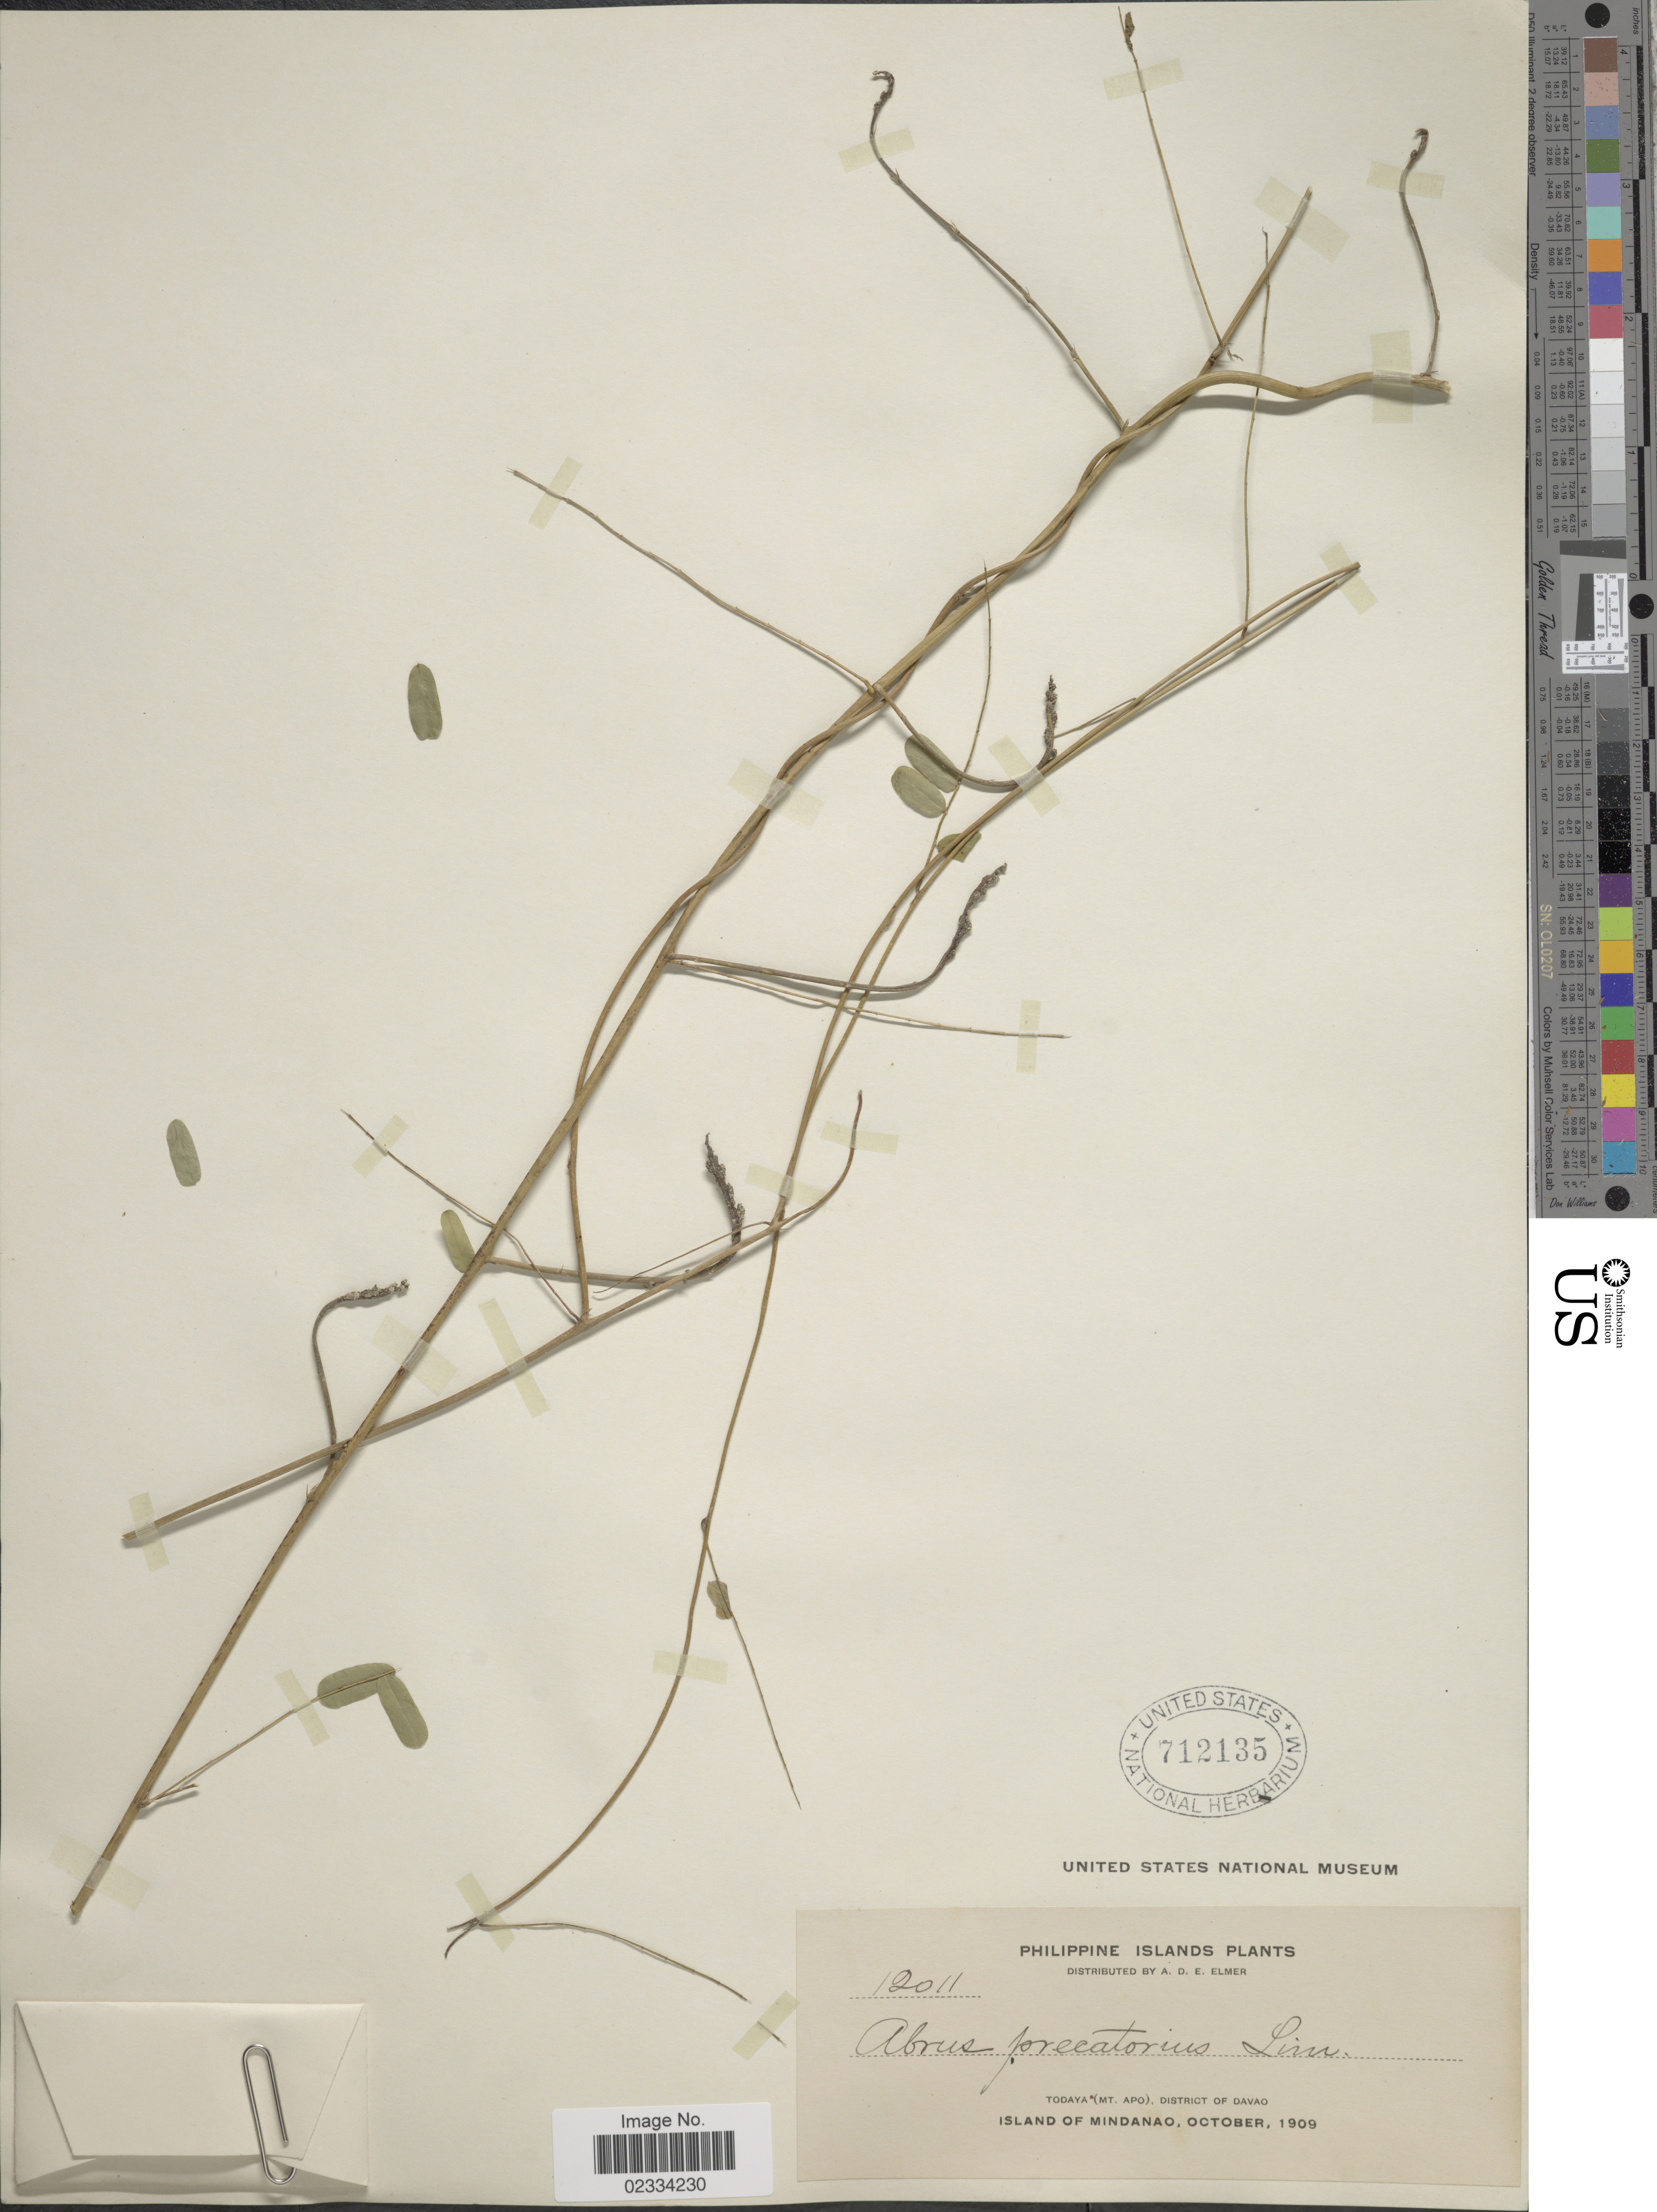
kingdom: Plantae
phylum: Tracheophyta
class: Magnoliopsida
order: Fabales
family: Fabaceae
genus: Abrus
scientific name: Abrus precatorius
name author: L.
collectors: A. D. E. Elmer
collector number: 12011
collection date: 1909-10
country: Philippines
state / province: Davao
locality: Todaya (Mt. Apo), Island of Mindanao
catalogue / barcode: US 712135